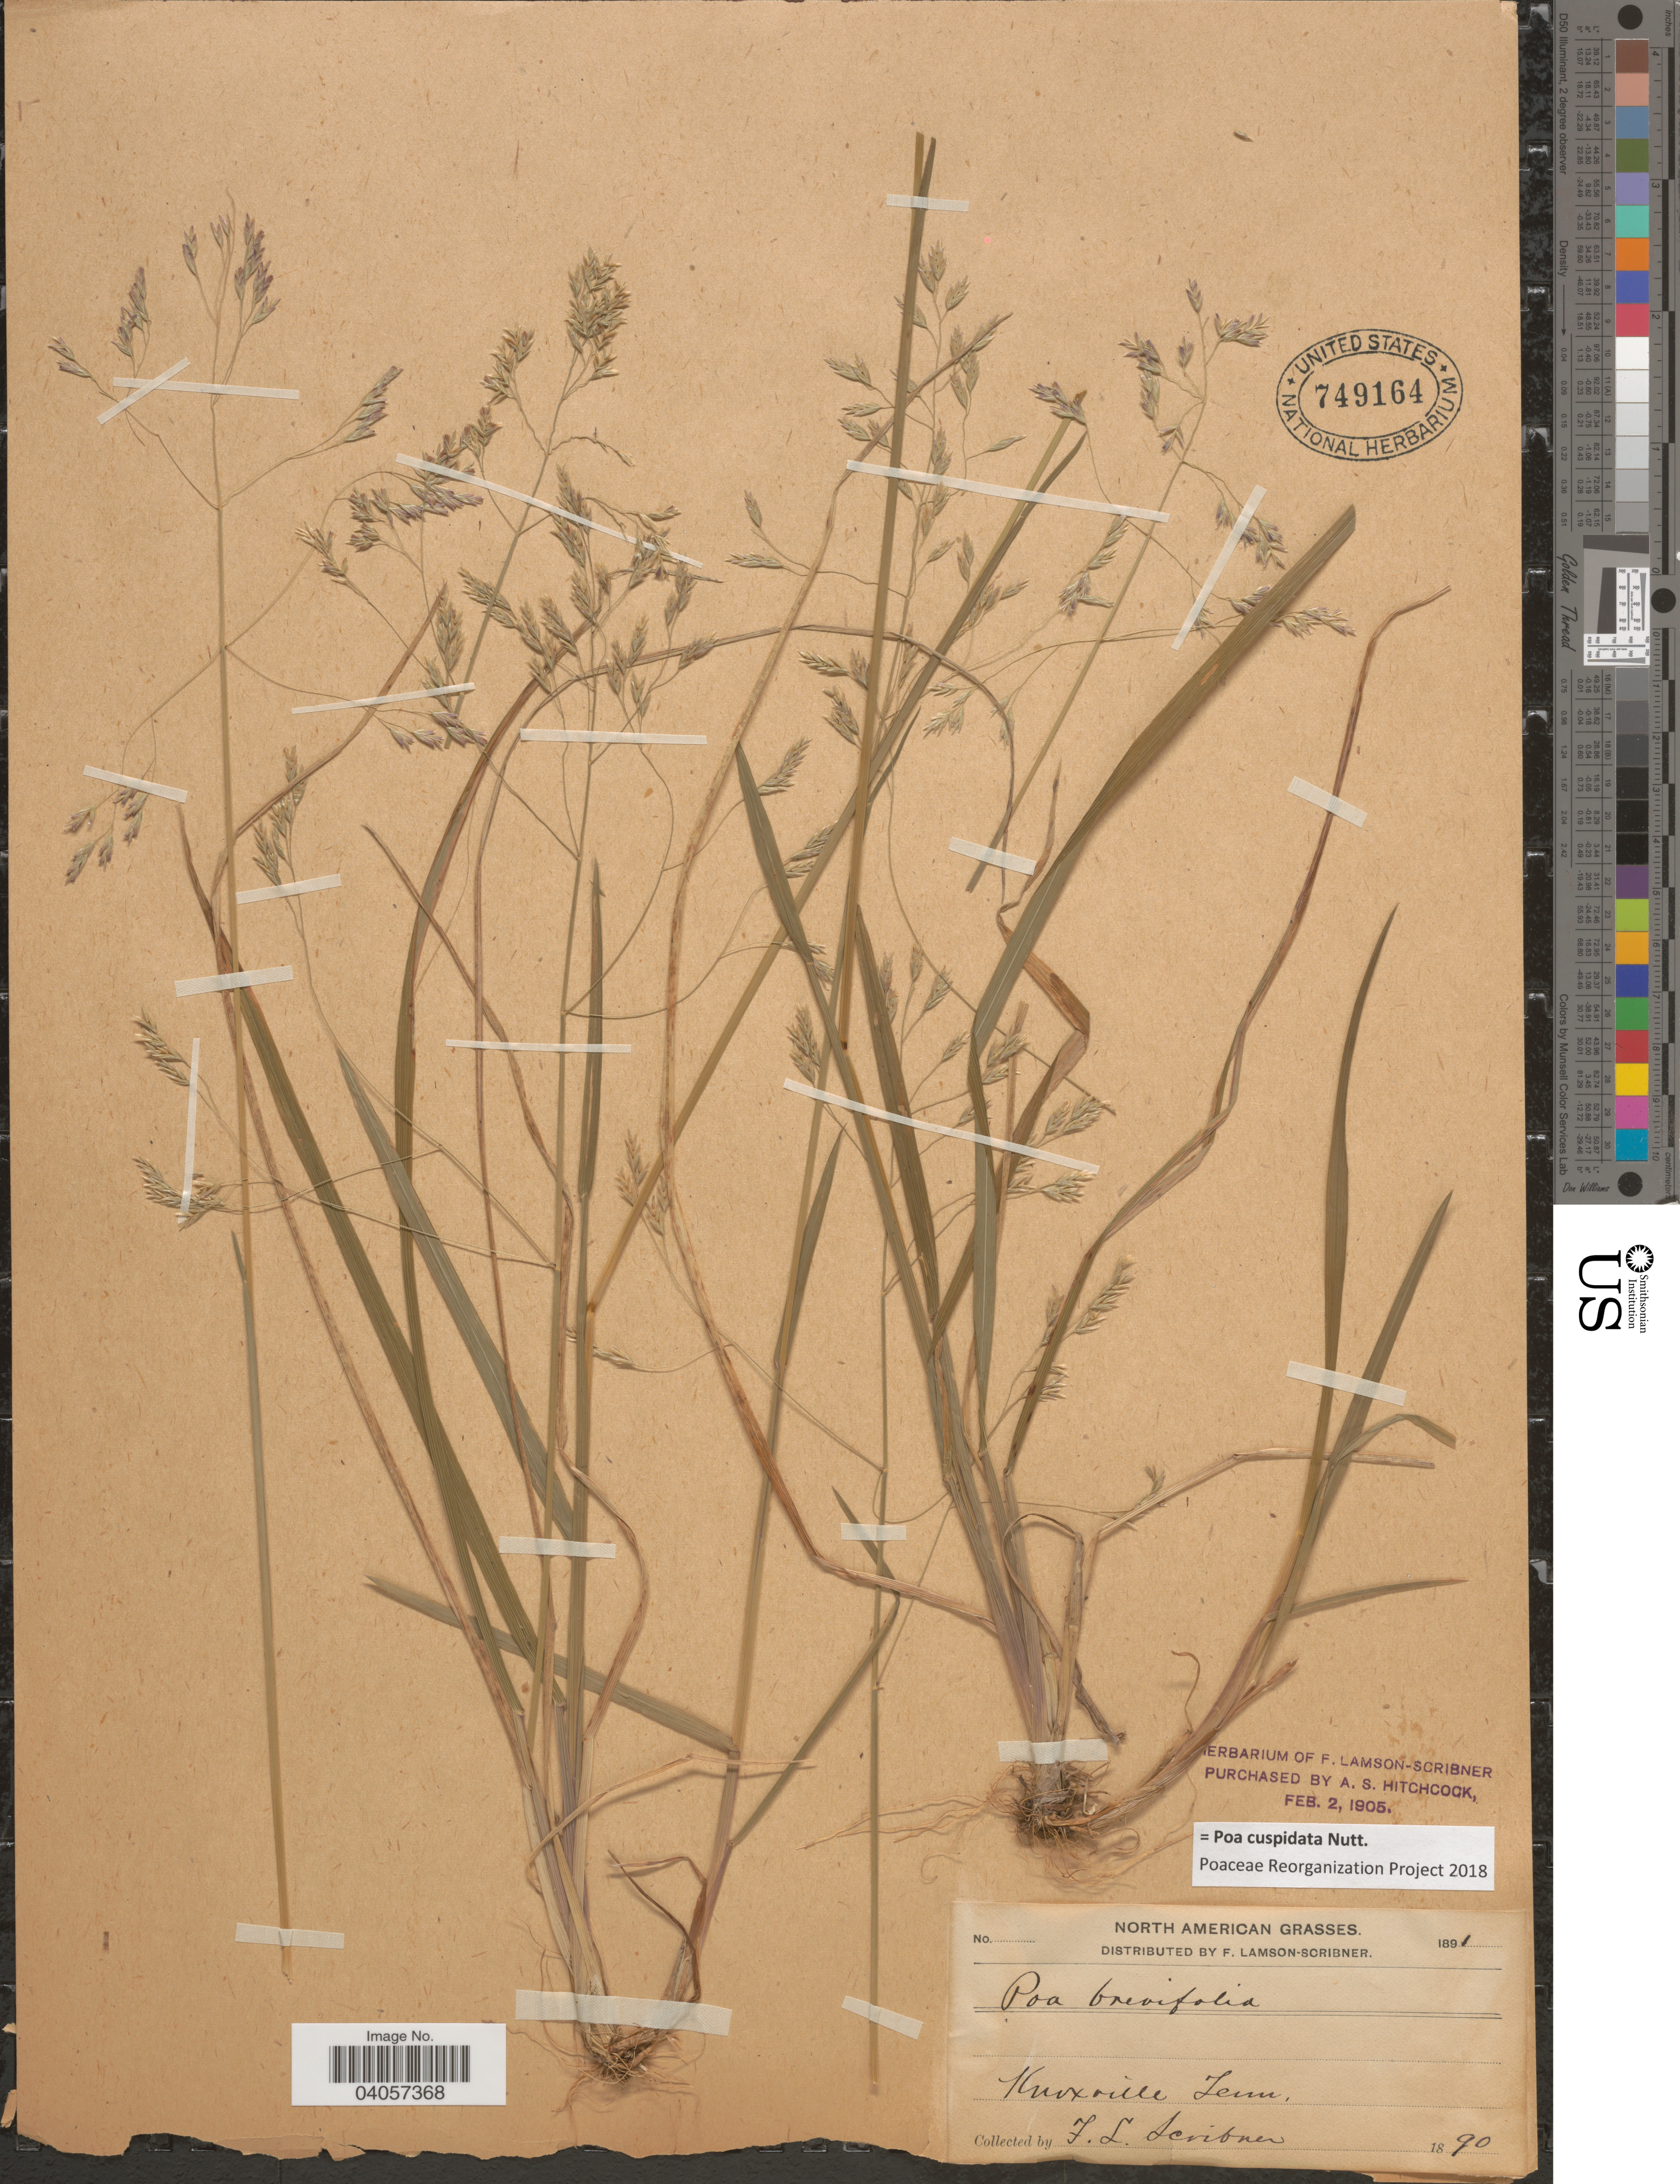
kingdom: Plantae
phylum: Tracheophyta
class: Liliopsida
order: Poales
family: Poaceae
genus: Poa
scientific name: Poa cuspidata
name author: Nutt.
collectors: F. Lamson-Scribner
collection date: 1890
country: United States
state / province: Tennessee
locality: Knoxville.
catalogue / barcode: US 749164